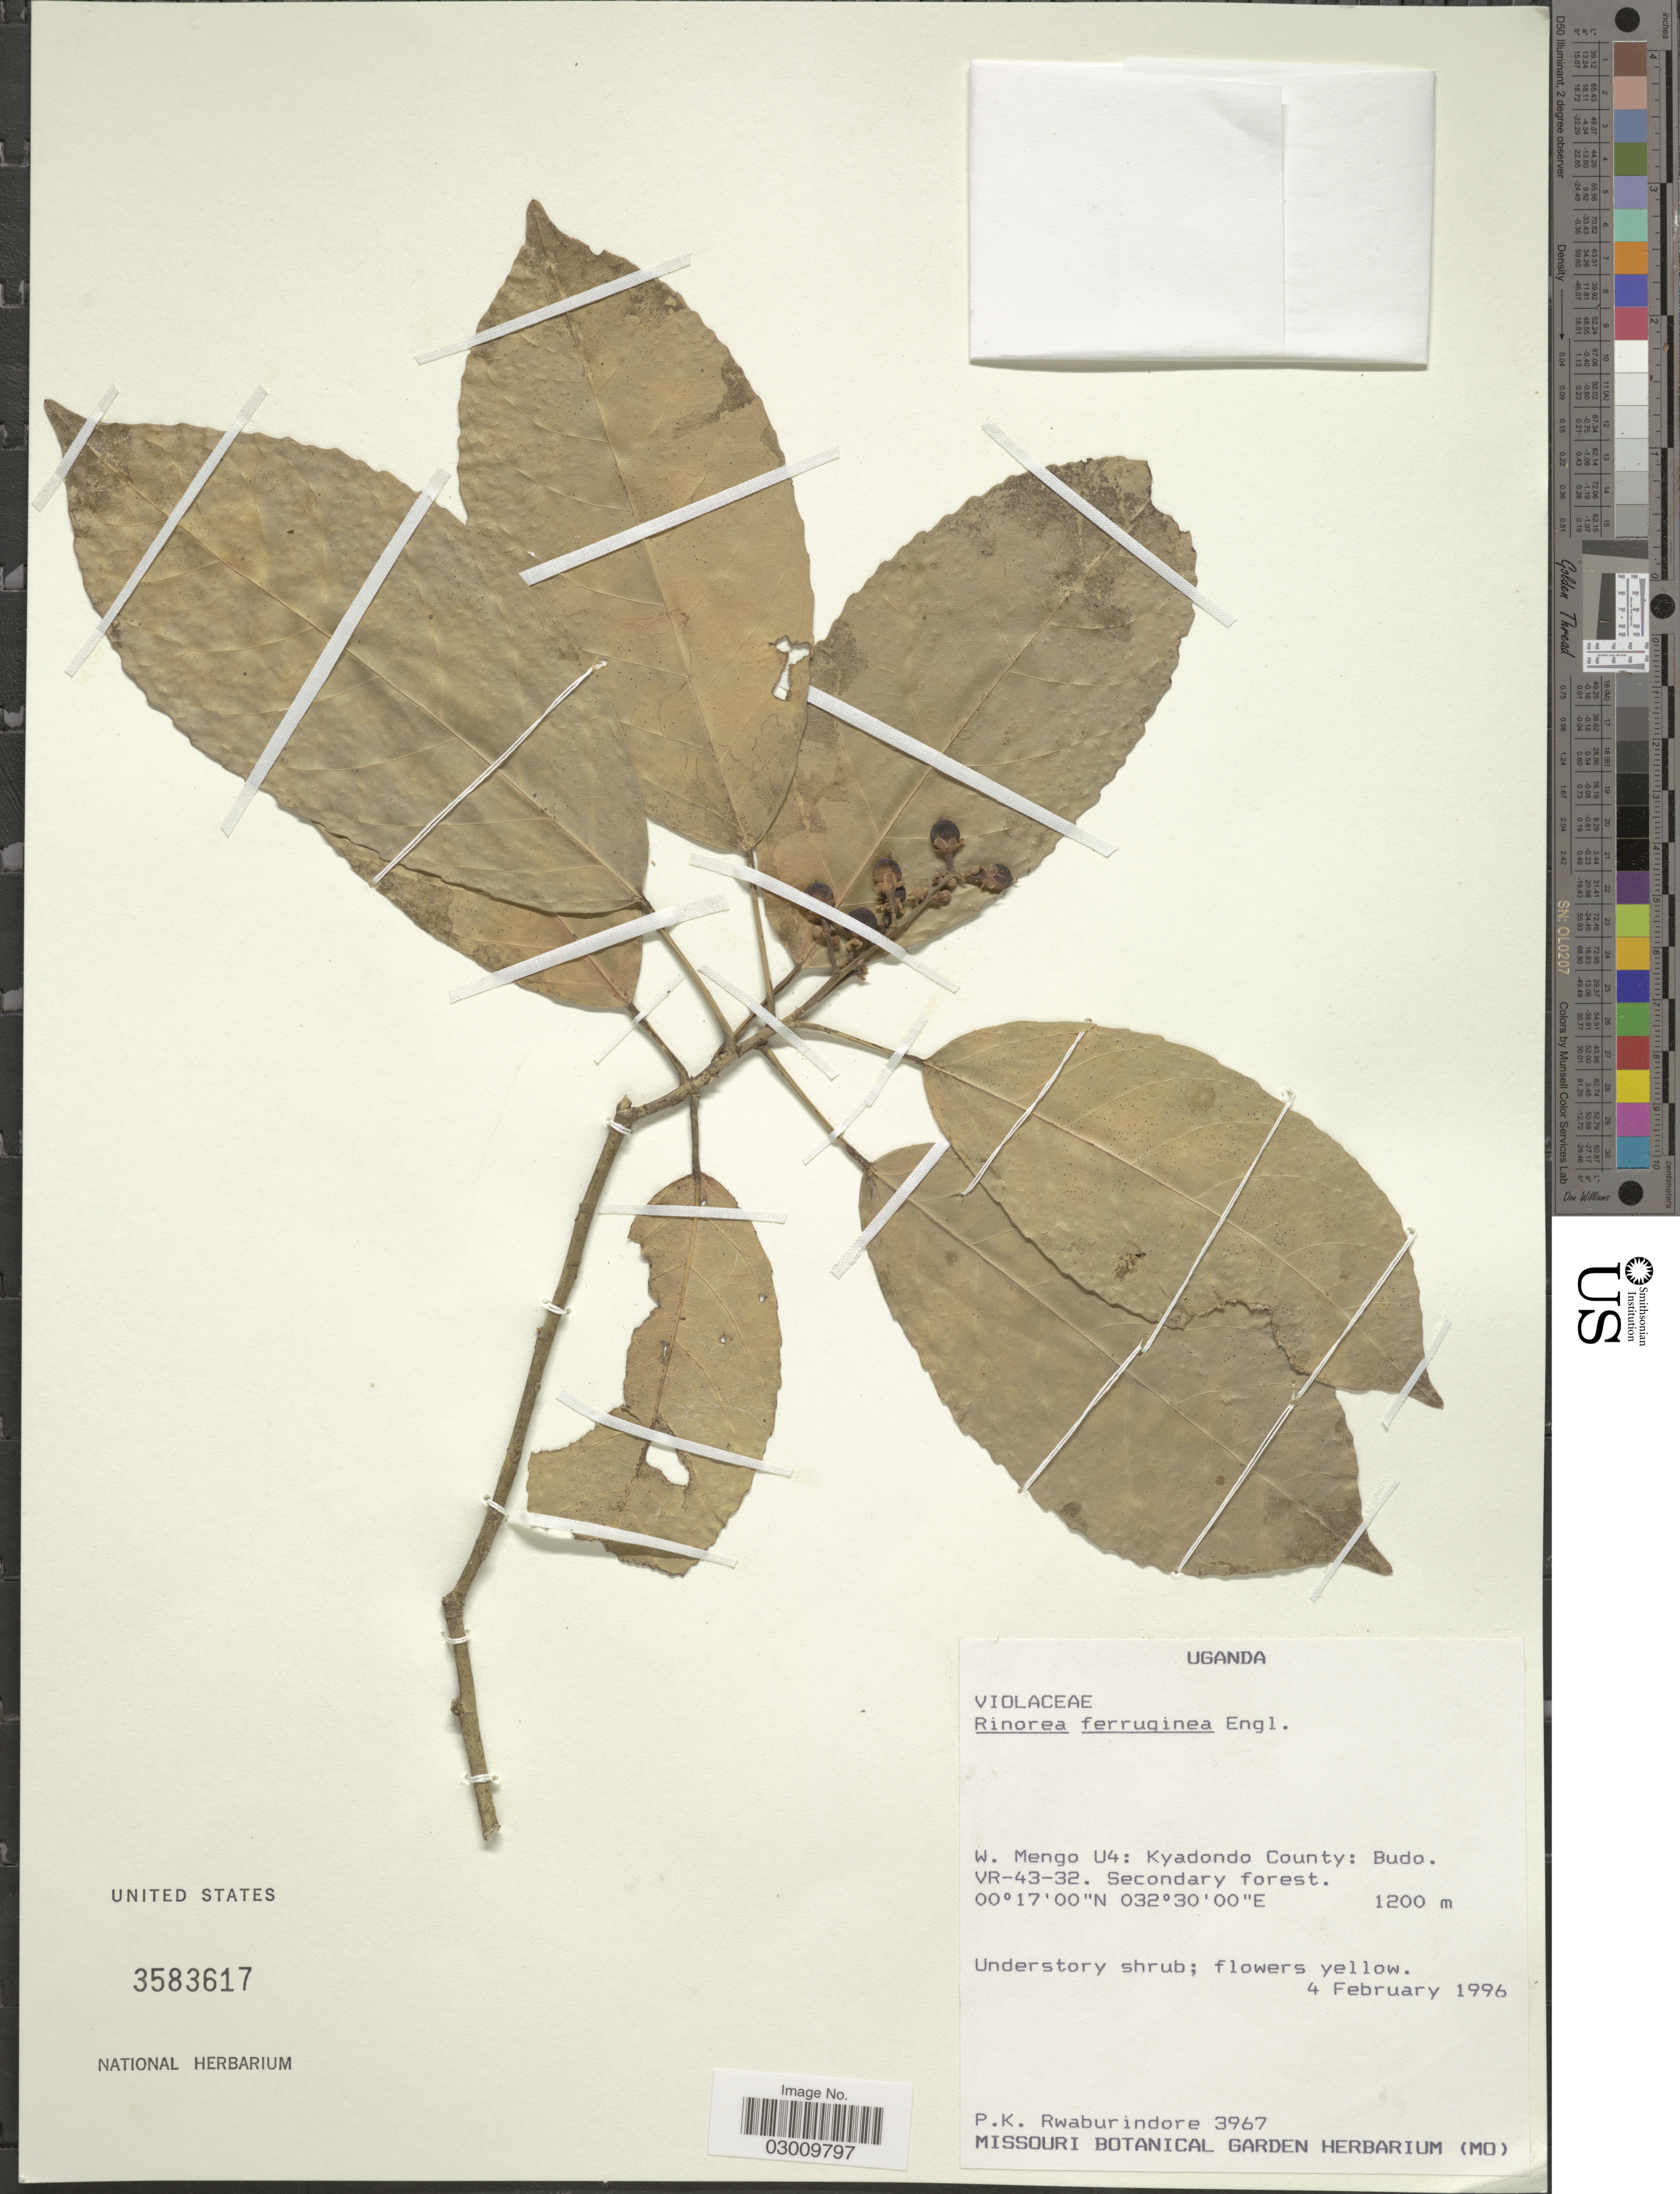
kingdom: Plantae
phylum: Tracheophyta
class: Magnoliopsida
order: Malpighiales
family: Violaceae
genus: Rinorea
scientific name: Rinorea ferruginea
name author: Engl.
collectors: P. Rwaburindore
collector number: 3967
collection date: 1996-02-04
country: Uganda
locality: W. Mengo U4: Kyadondo County: Budo. VR-43-32.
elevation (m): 1200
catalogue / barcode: US 3583617